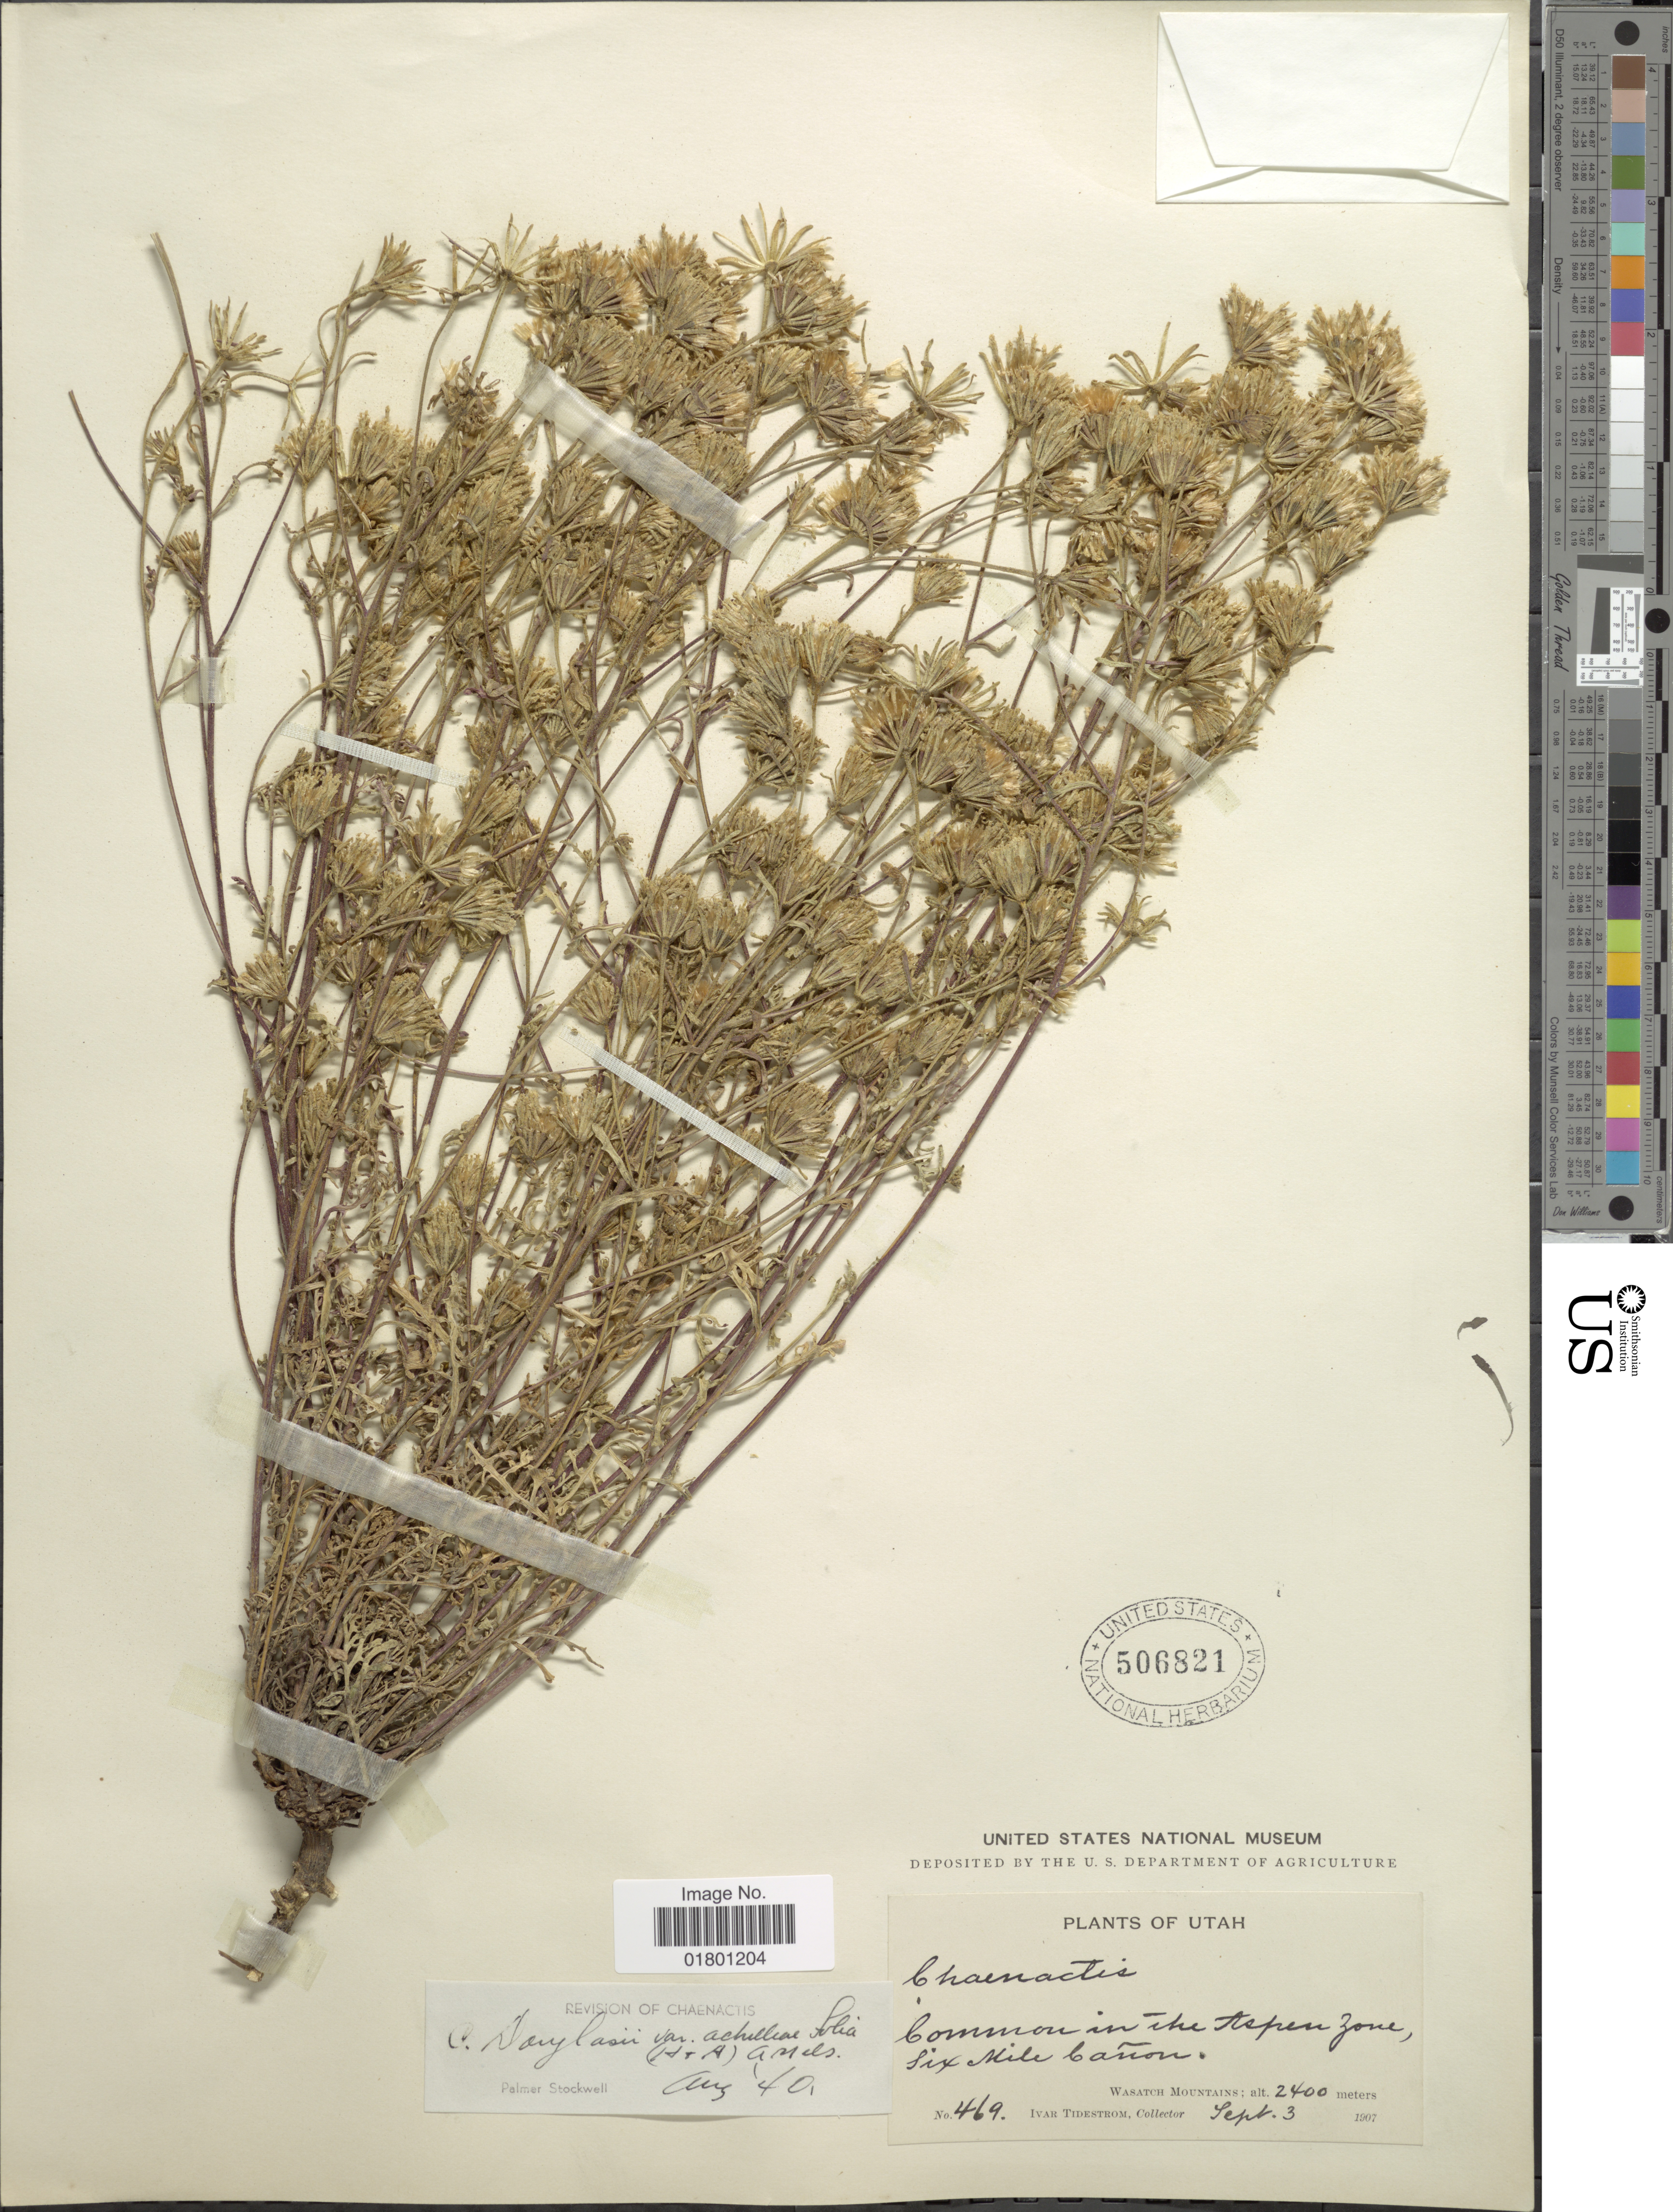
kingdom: Plantae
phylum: Tracheophyta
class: Magnoliopsida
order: Asterales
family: Asteraceae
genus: Chaenactis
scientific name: Chaenactis douglasii var. achilleaefolia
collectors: I. F. Tidestrom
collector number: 469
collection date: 1907-09-03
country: United States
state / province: Utah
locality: Common in the Aspen Zone, Six Mile Cañon, Wasatch Mountains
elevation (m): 2400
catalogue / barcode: US 506821